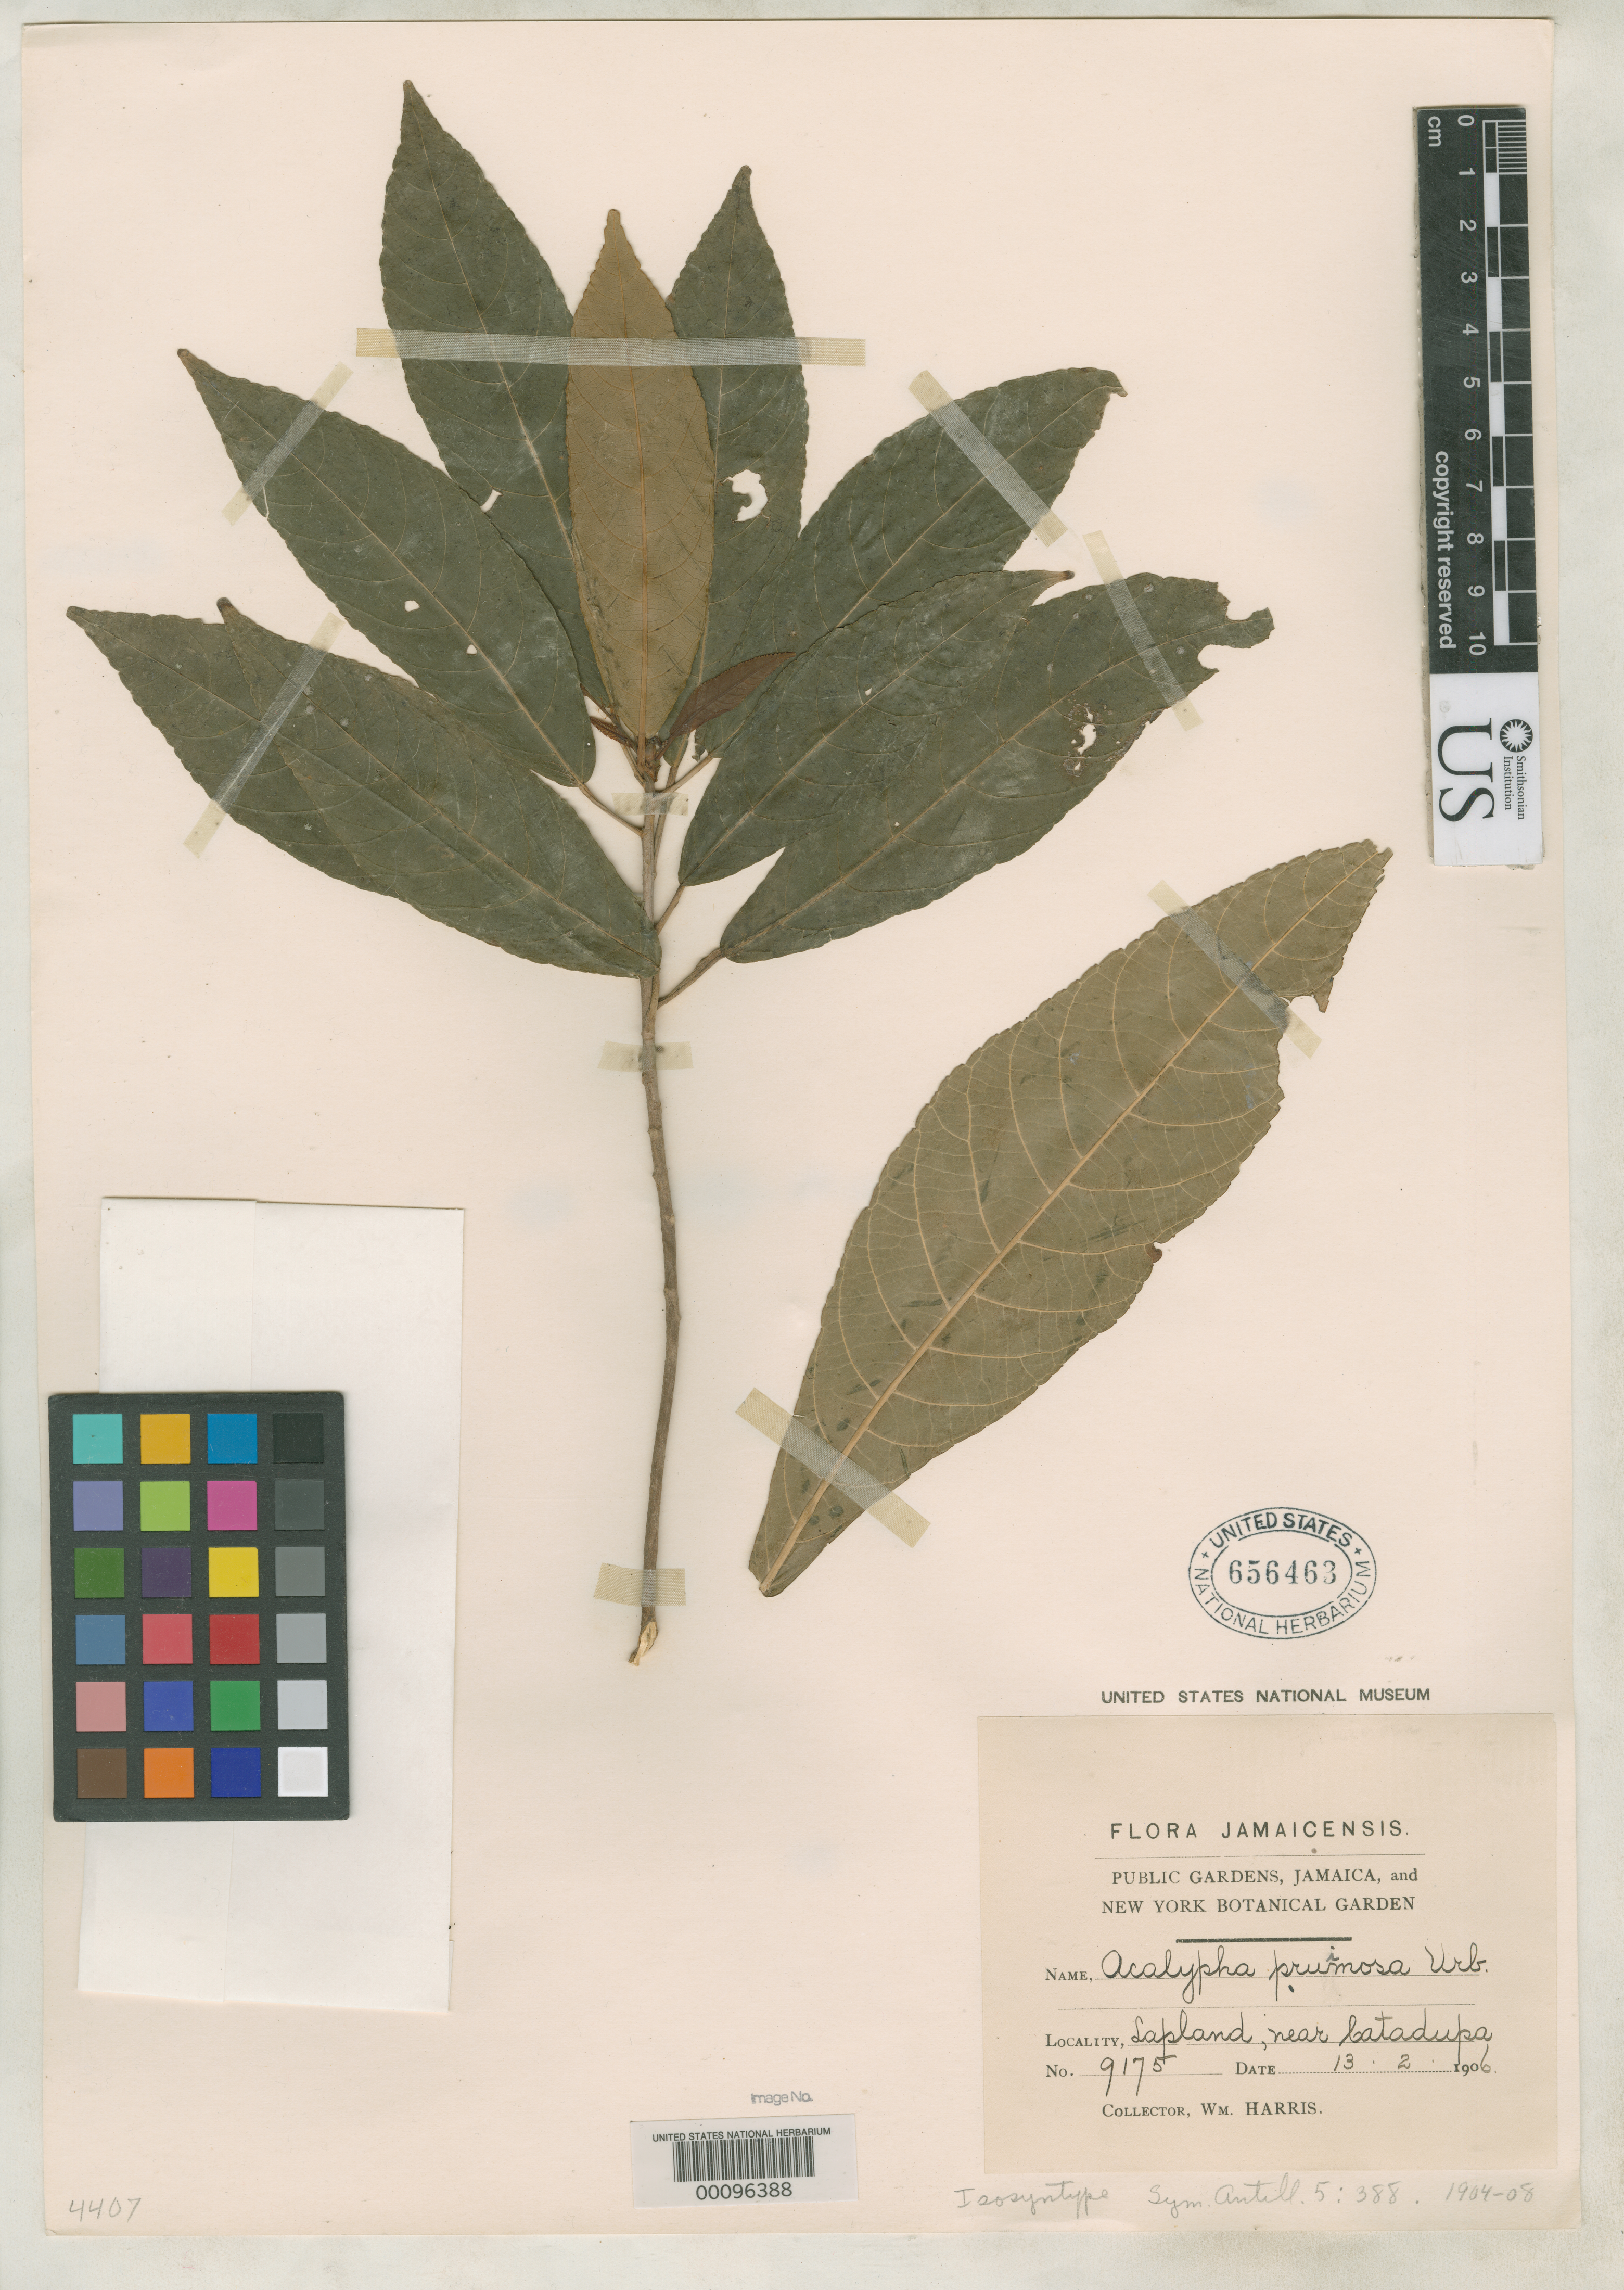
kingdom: Plantae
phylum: Tracheophyta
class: Magnoliopsida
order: Malpighiales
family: Euphorbiaceae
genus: Acalypha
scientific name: Acalypha pruinosa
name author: Urb.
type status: Isosyntype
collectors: W. H. Harris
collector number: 9175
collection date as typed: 17 Sept. 1906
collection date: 1906-09-17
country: Jamaica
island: Greater Antilles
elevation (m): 610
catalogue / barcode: US 656463